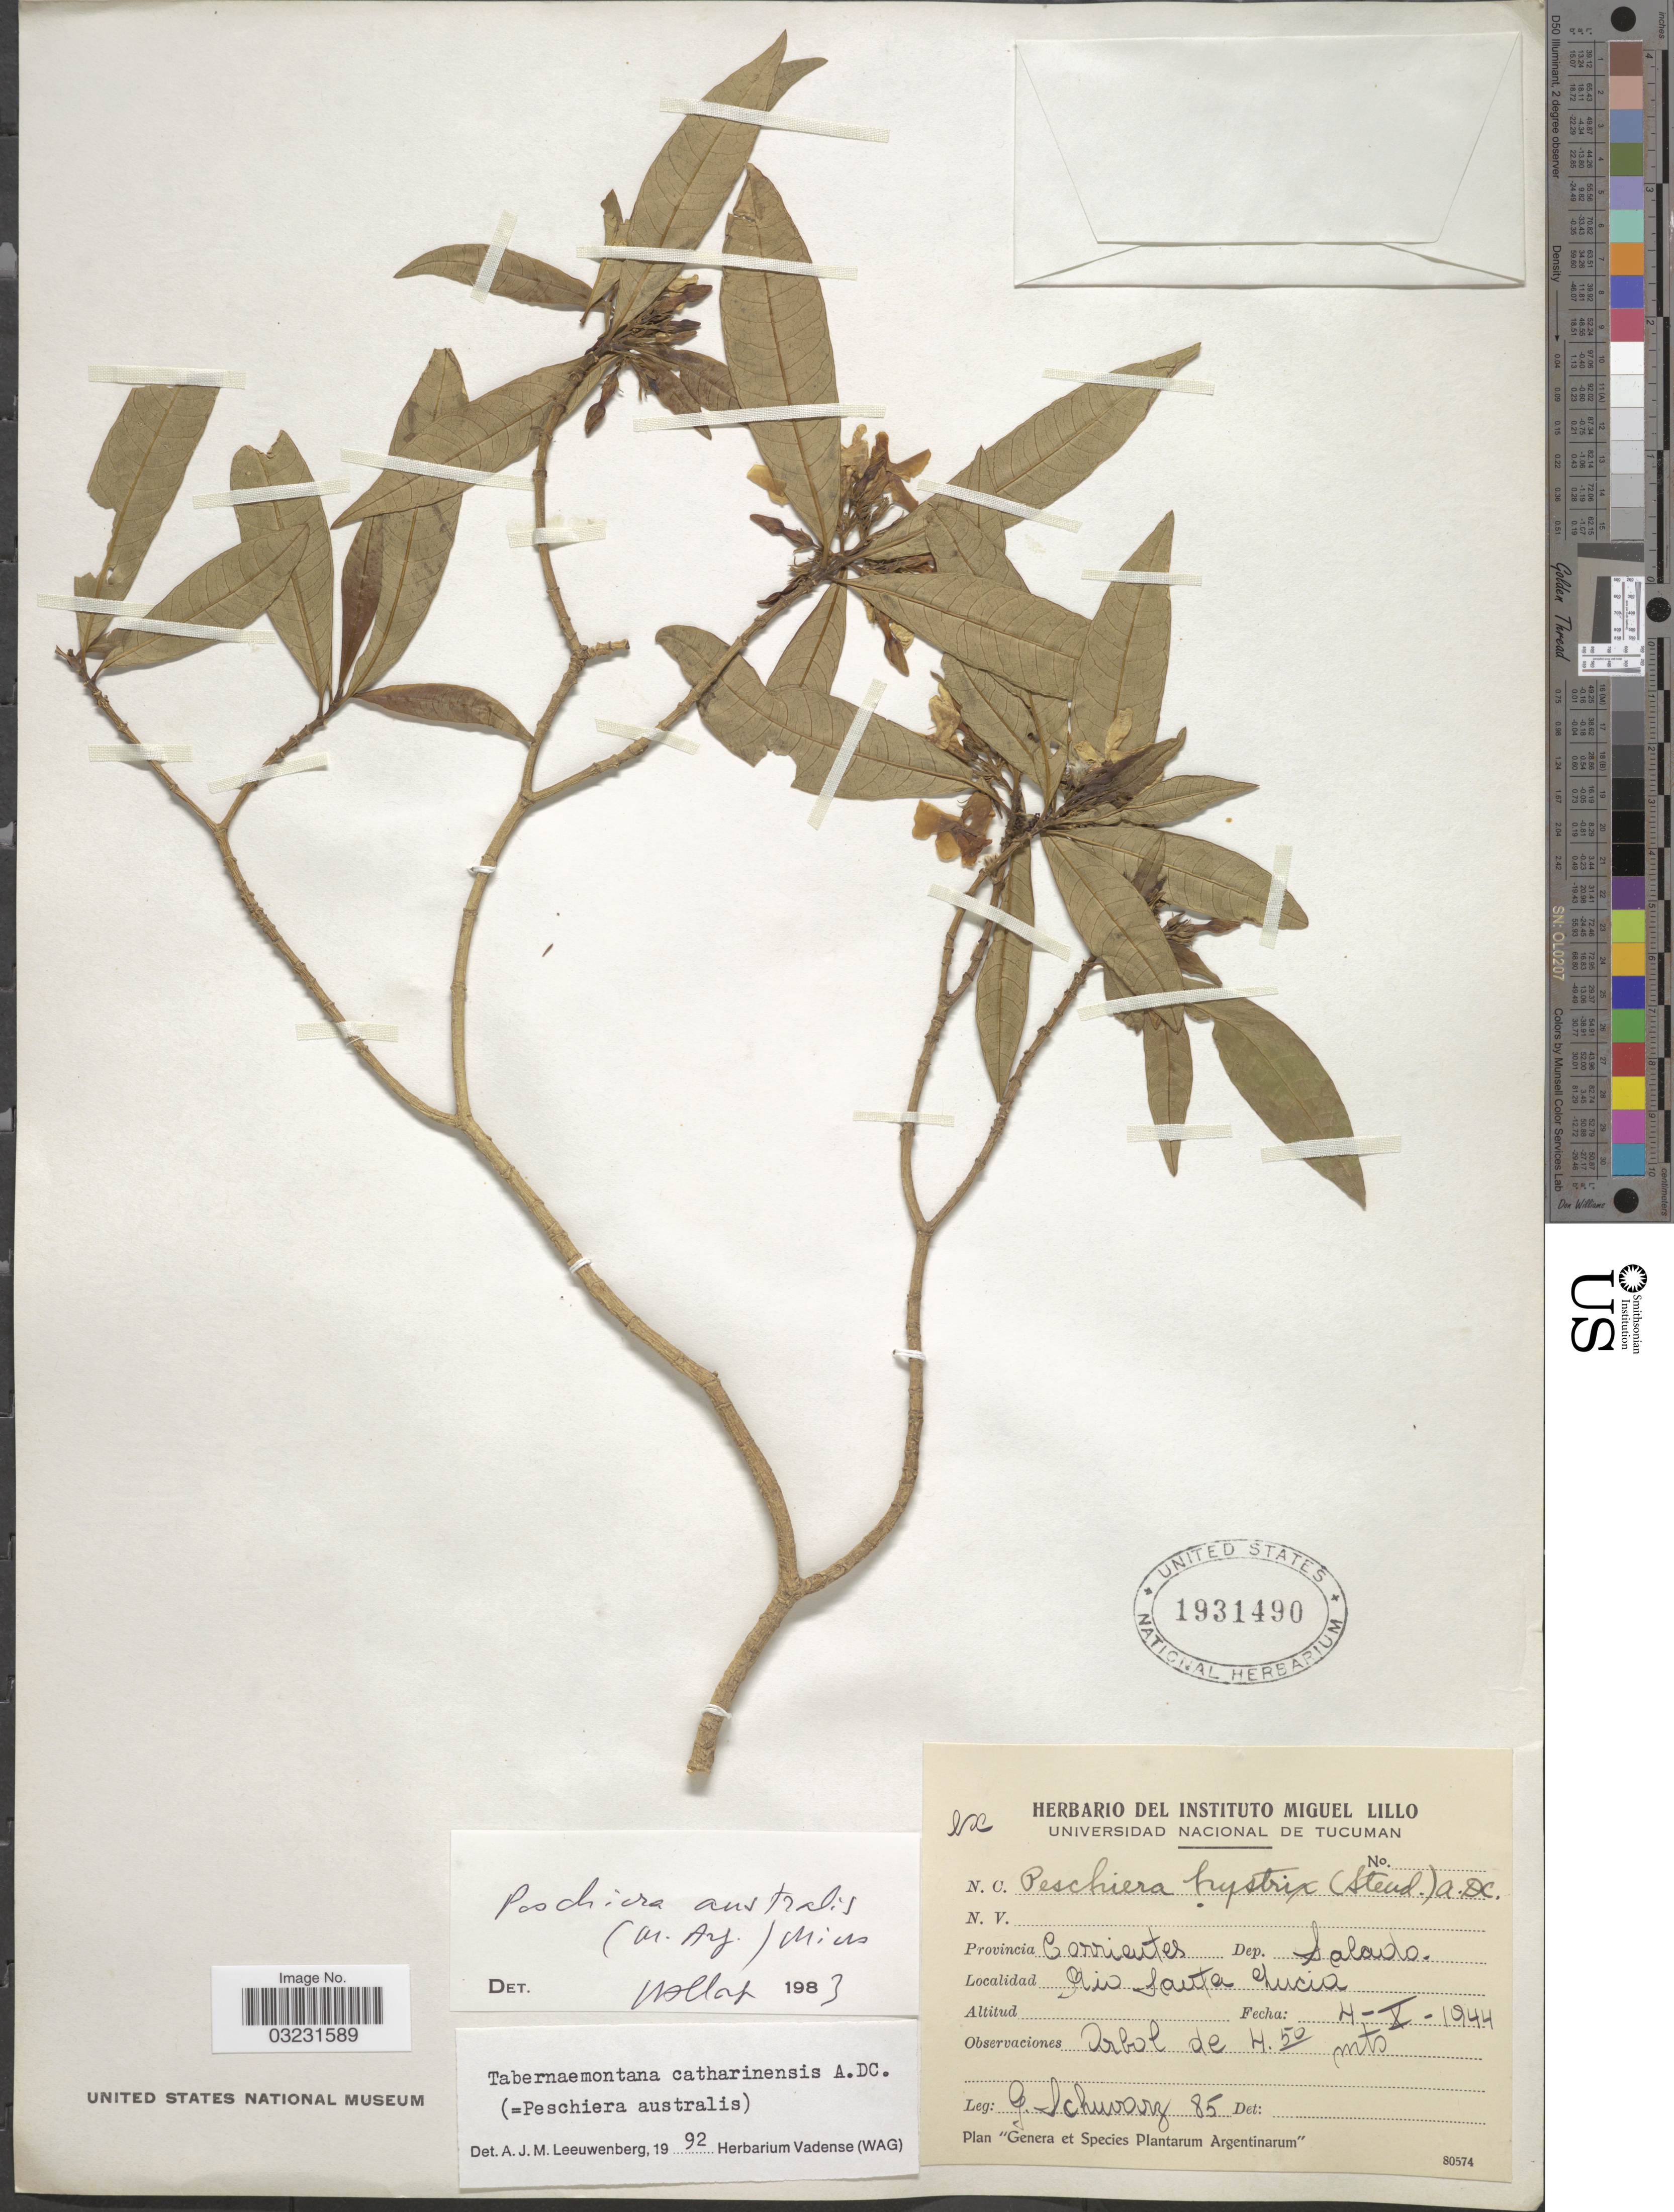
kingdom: Plantae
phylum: Tracheophyta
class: Magnoliopsida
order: Gentianales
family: Apocynaceae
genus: Tabernaemontana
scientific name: Tabernaemontana catharinensis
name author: A. DC.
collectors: G. J. Schwarz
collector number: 85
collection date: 1944-10-04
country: Argentina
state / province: Corrientes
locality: Dep. Salado. Rio Santa Lucia.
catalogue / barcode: US 1931490